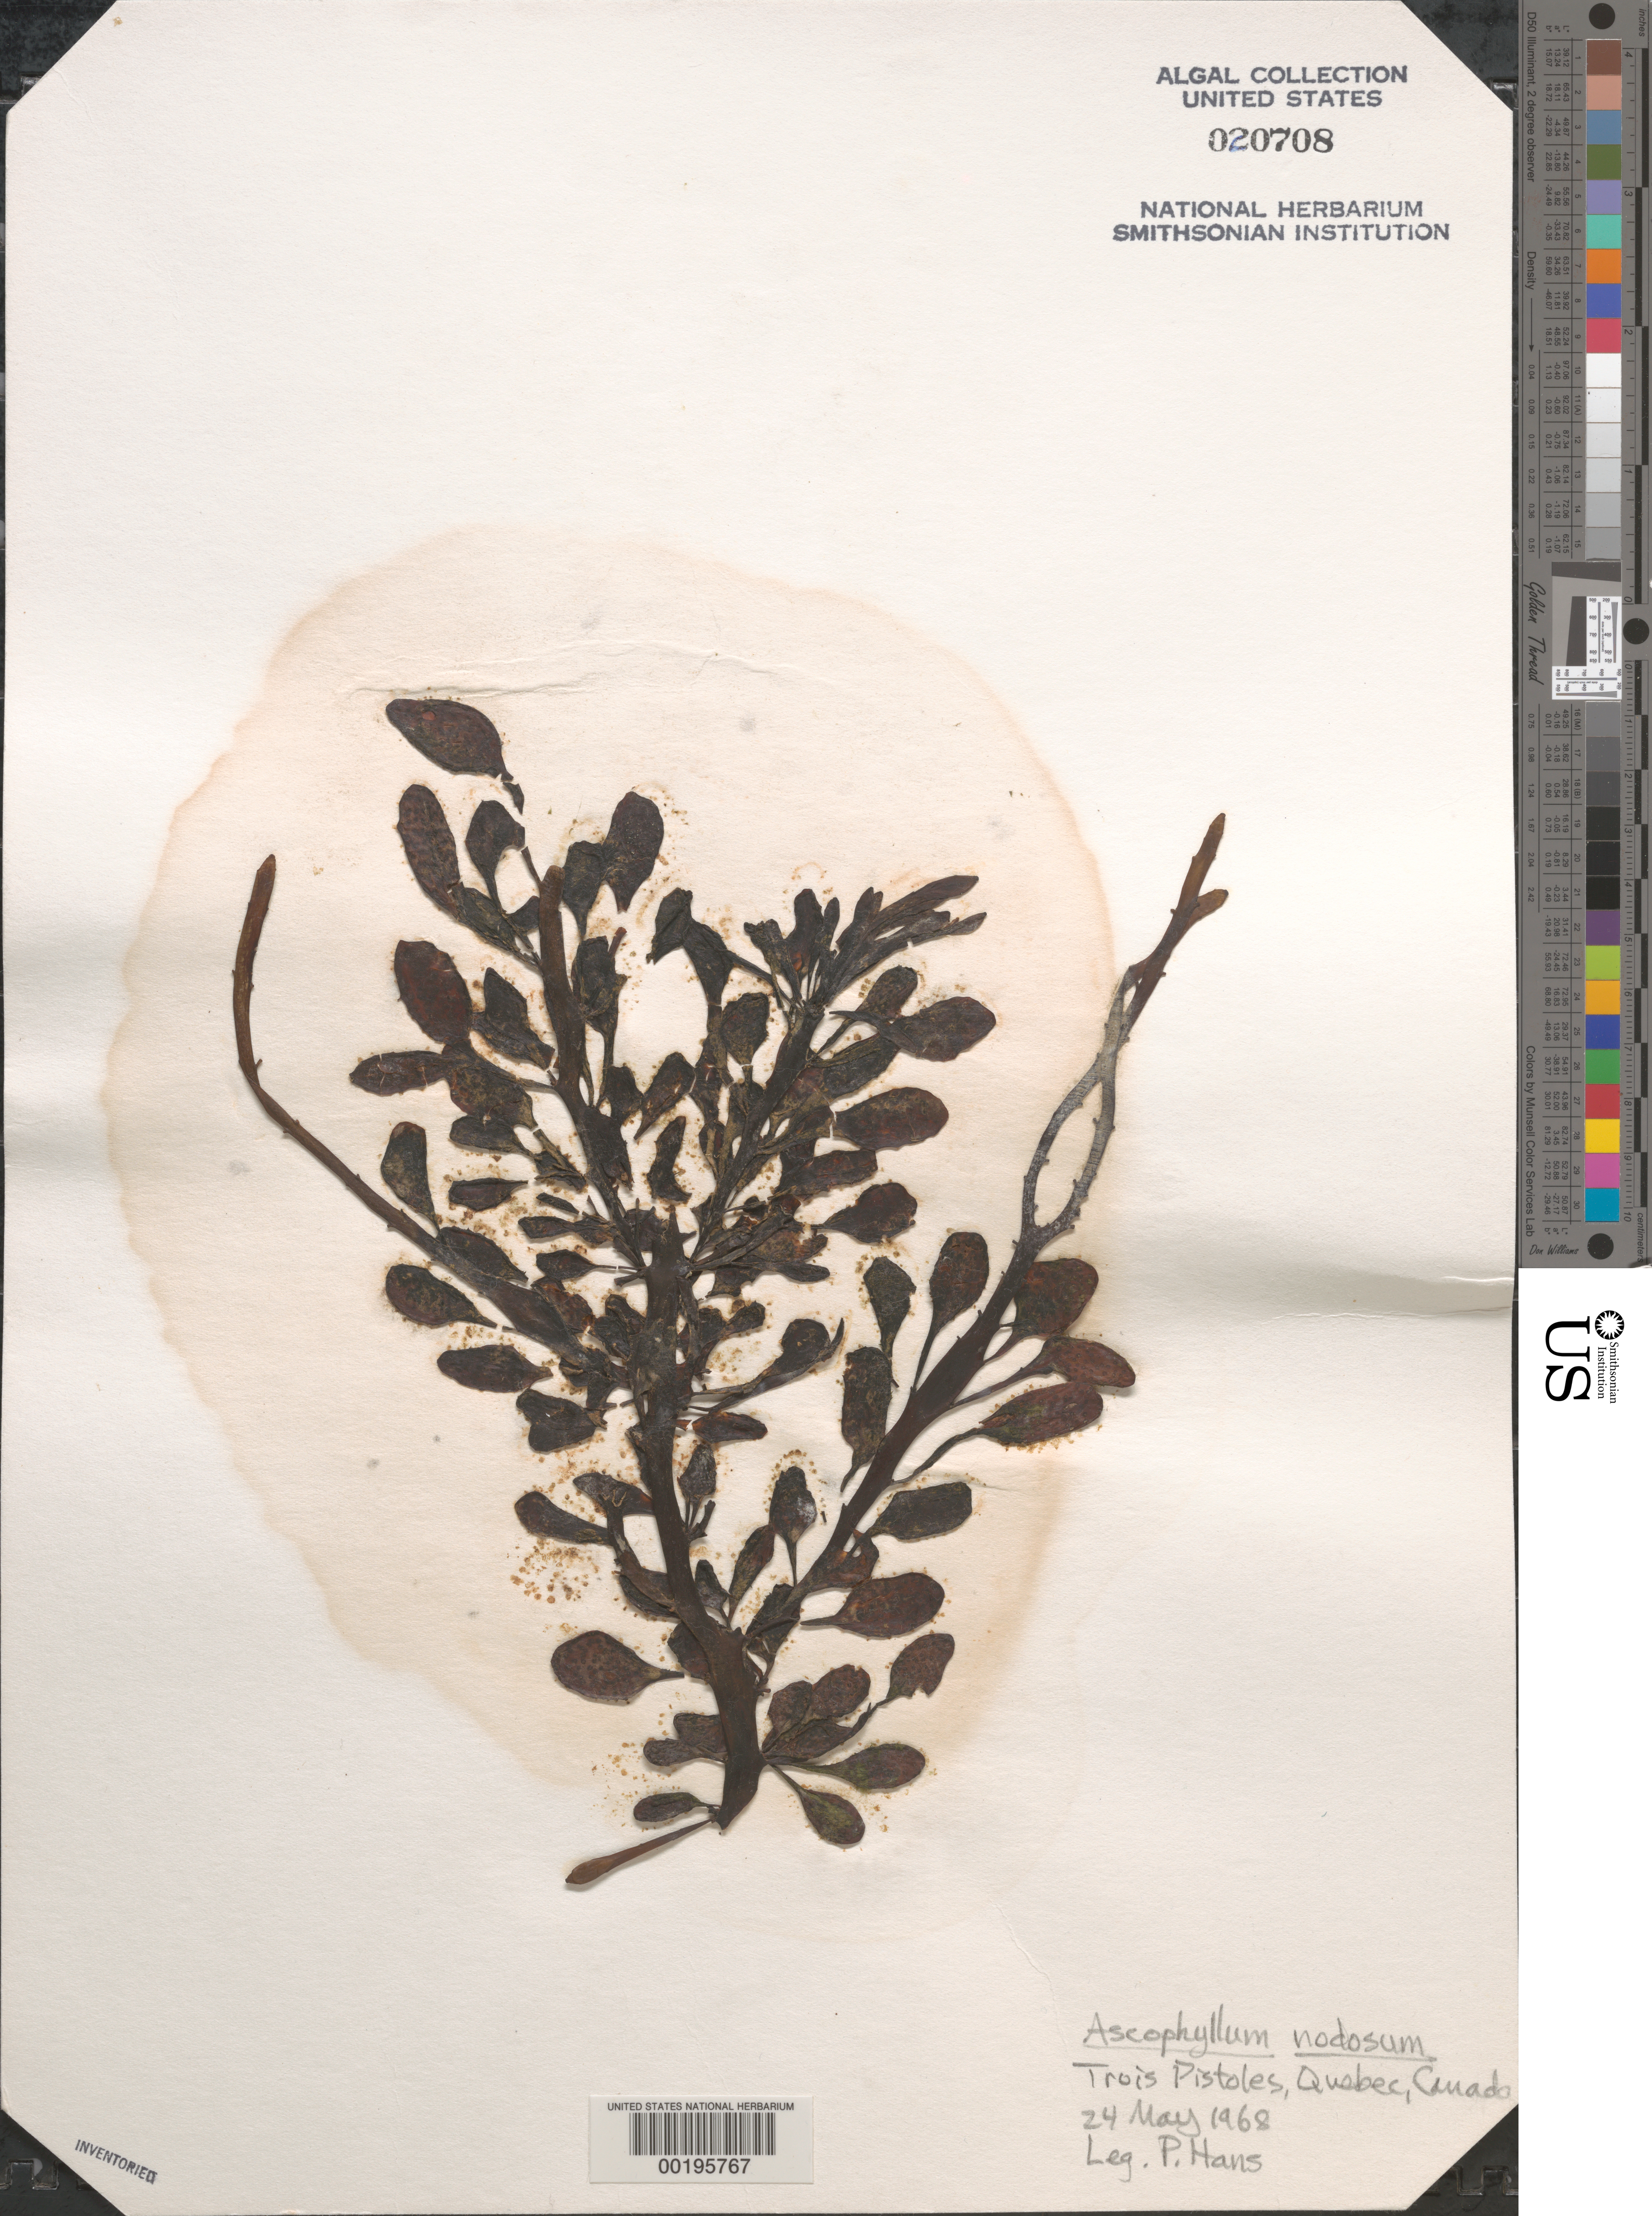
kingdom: Chromista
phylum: Ochrophyta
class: Phaeophyceae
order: Fucales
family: Fucaceae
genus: Ascophyllum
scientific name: Ascophyllum nodosum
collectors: P. Hans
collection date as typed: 24 May 1968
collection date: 1968-05-24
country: Canada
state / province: Quebec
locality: Trois pistoles, riviere du loup county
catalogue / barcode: US 20708